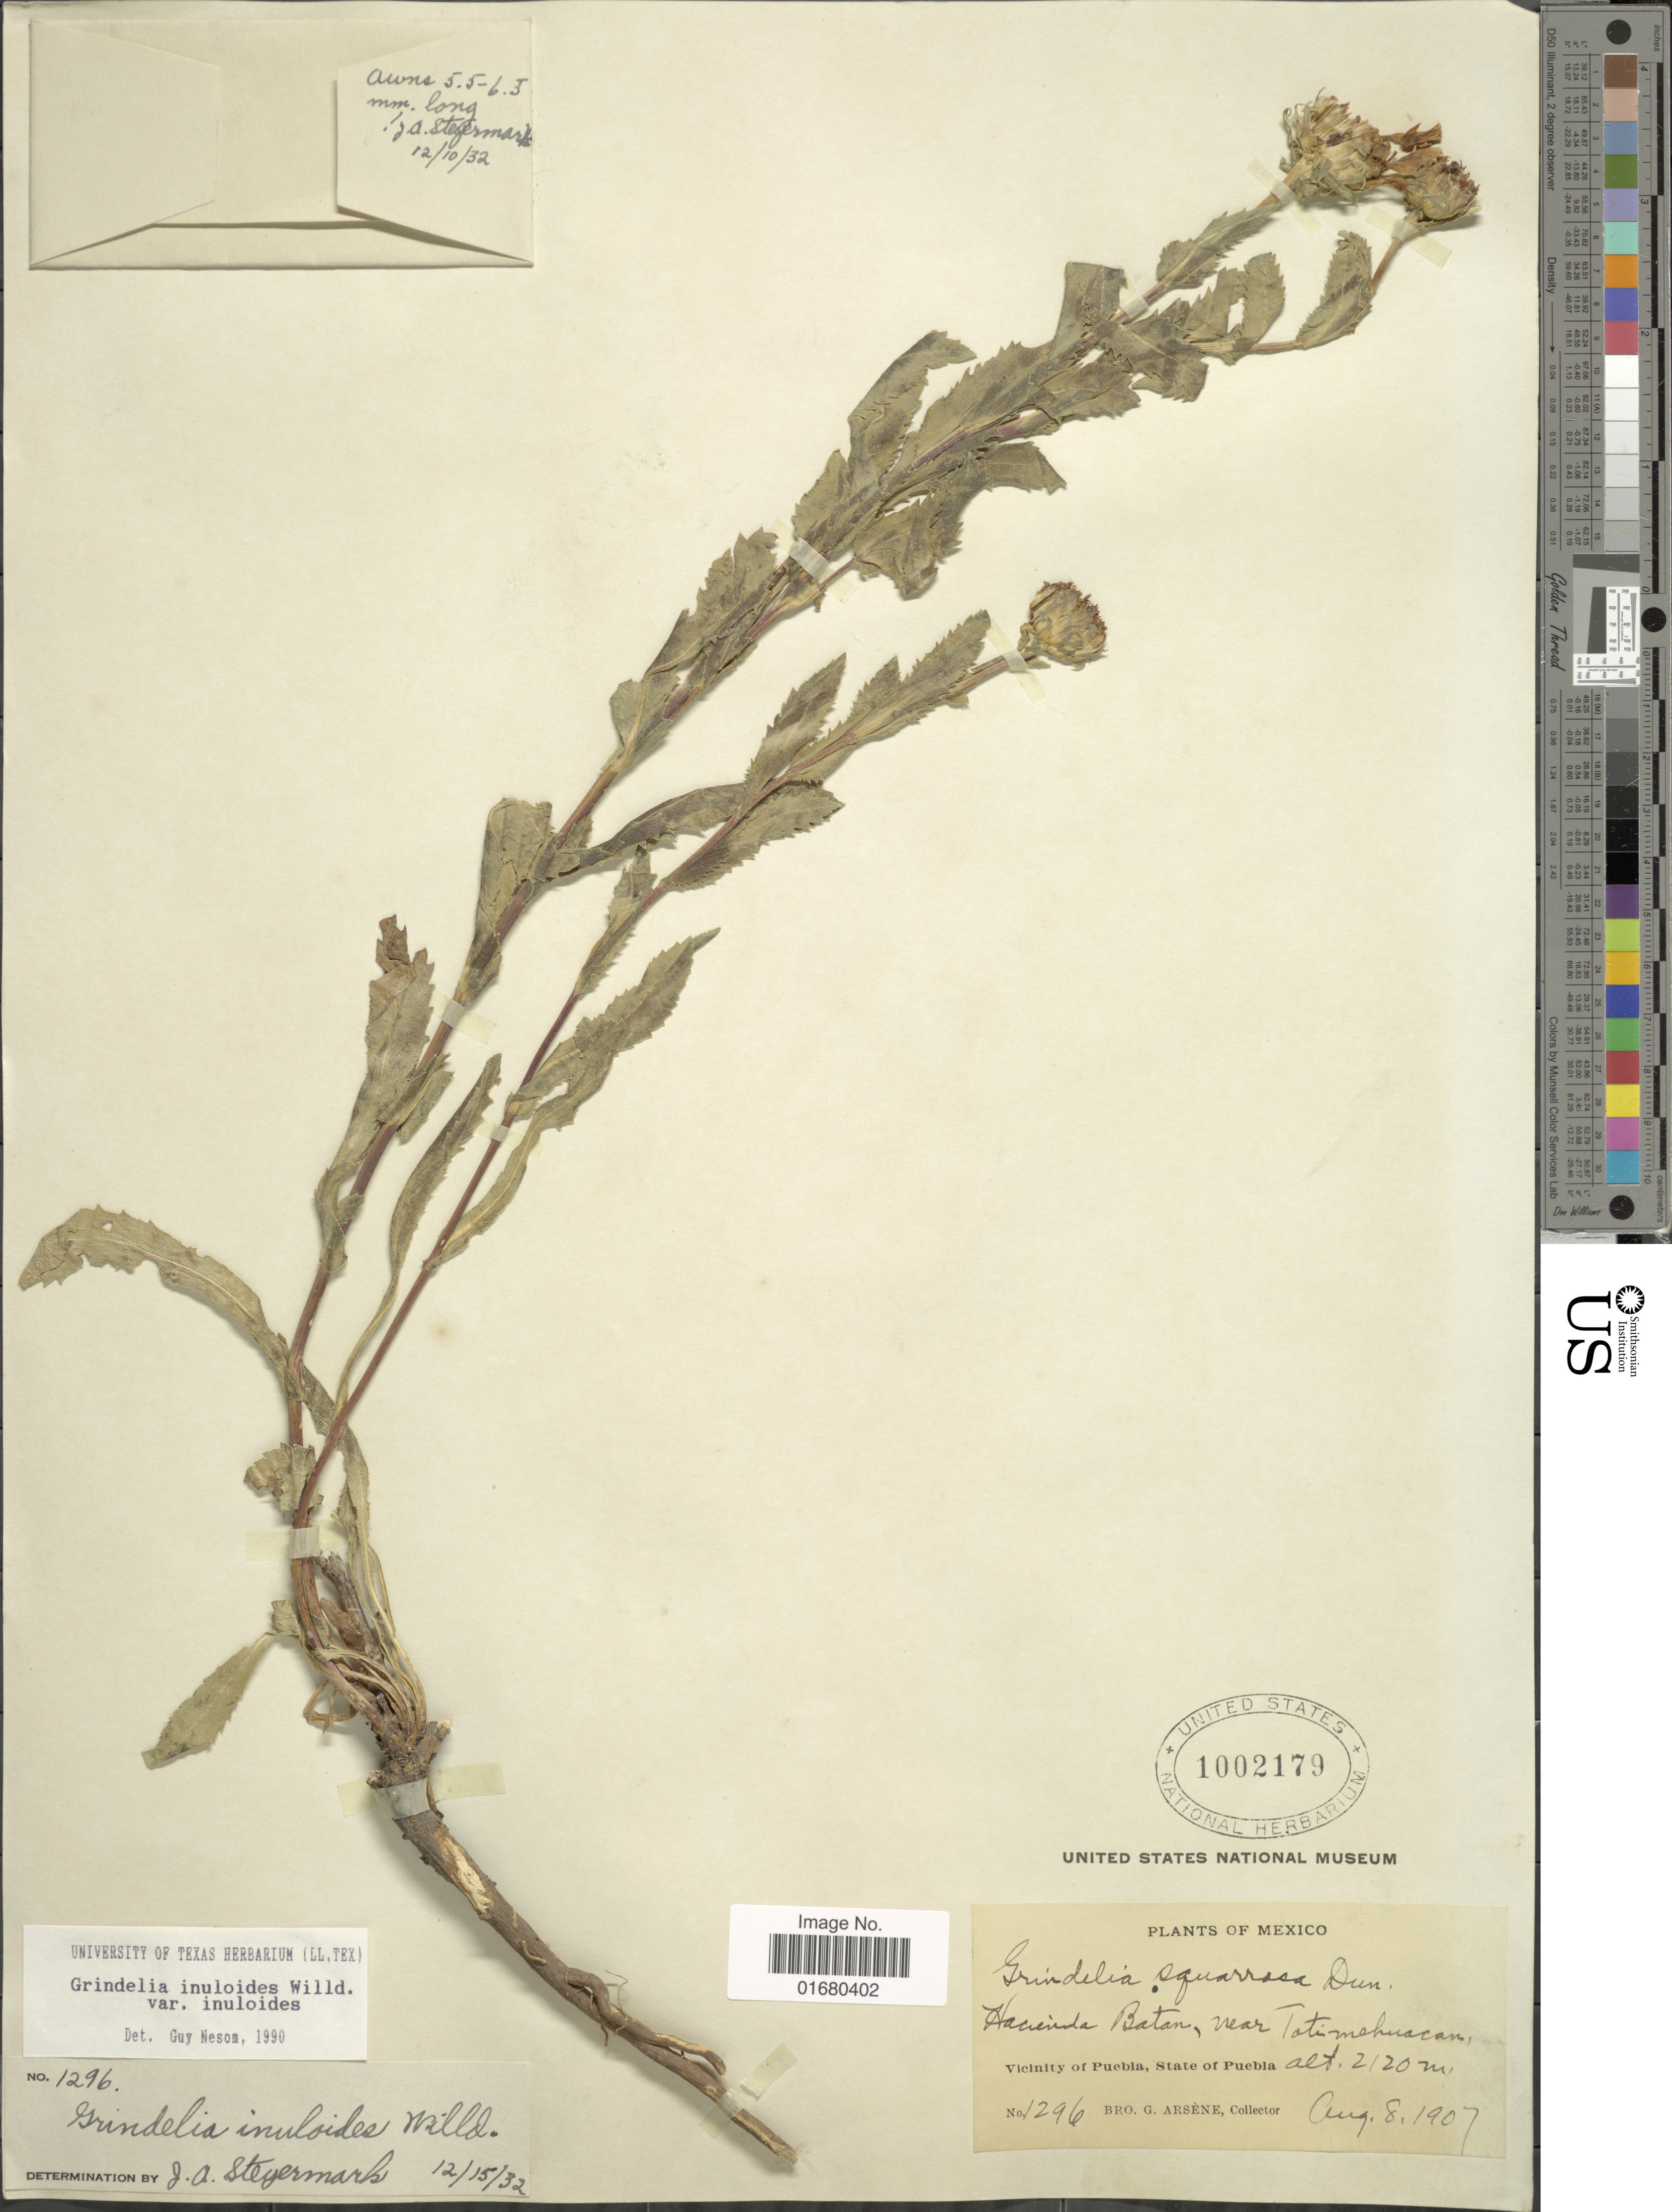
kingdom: Plantae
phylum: Tracheophyta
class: Magnoliopsida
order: Asterales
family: Asteraceae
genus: Grindelia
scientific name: Grindelia inuloides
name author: Willd.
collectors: Bro. G. Arsène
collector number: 1296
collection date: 1907-08-08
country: Mexico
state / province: Puebla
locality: Vicinity of Puebla, Hacienda Batan, near Totimehuacan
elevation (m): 2120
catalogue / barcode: US 1002179